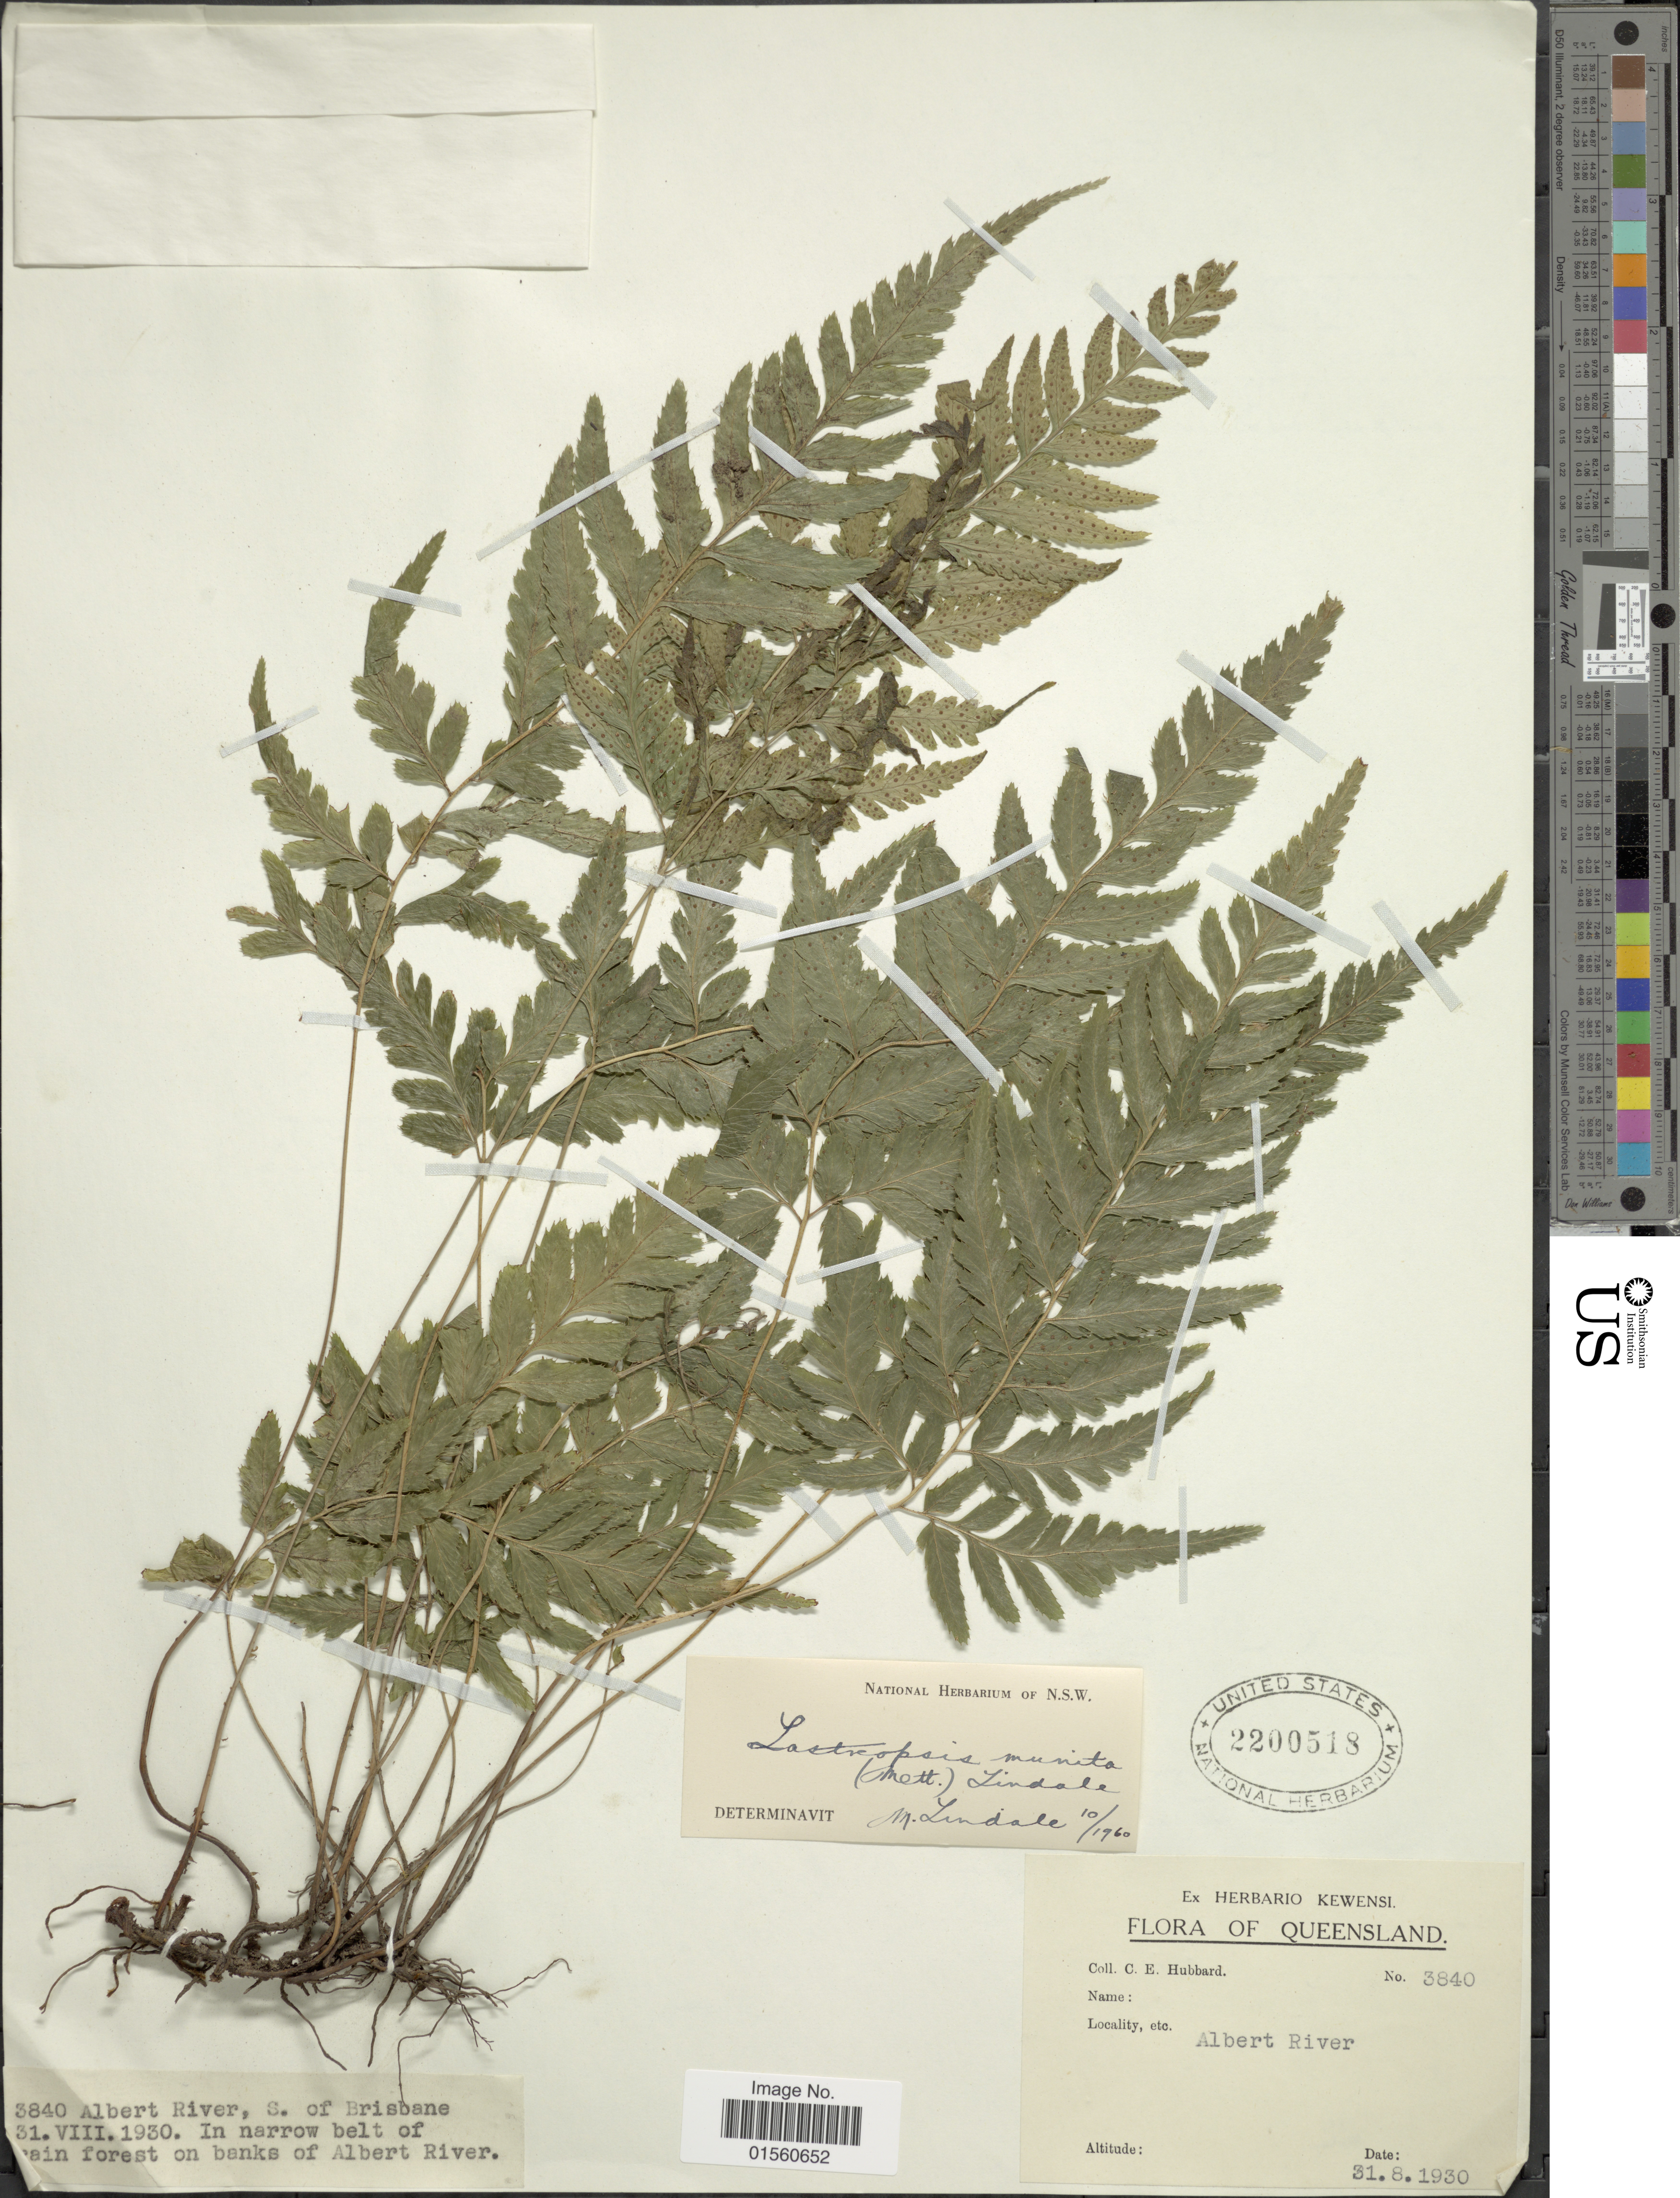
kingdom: Plantae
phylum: Tracheophyta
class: Polypodiopsida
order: Polypodiales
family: Dryopteridaceae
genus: Parapolystichum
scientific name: Parapolystichum munitum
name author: (Mett.) Labiak et al.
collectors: C. E. Hubbard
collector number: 3840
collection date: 1930-08-31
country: Australia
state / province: Queensland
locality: Albert River, S. of Brisbane, in narrow belt of [illegible text]ain forest on banks of Albert River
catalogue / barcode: US 2200518